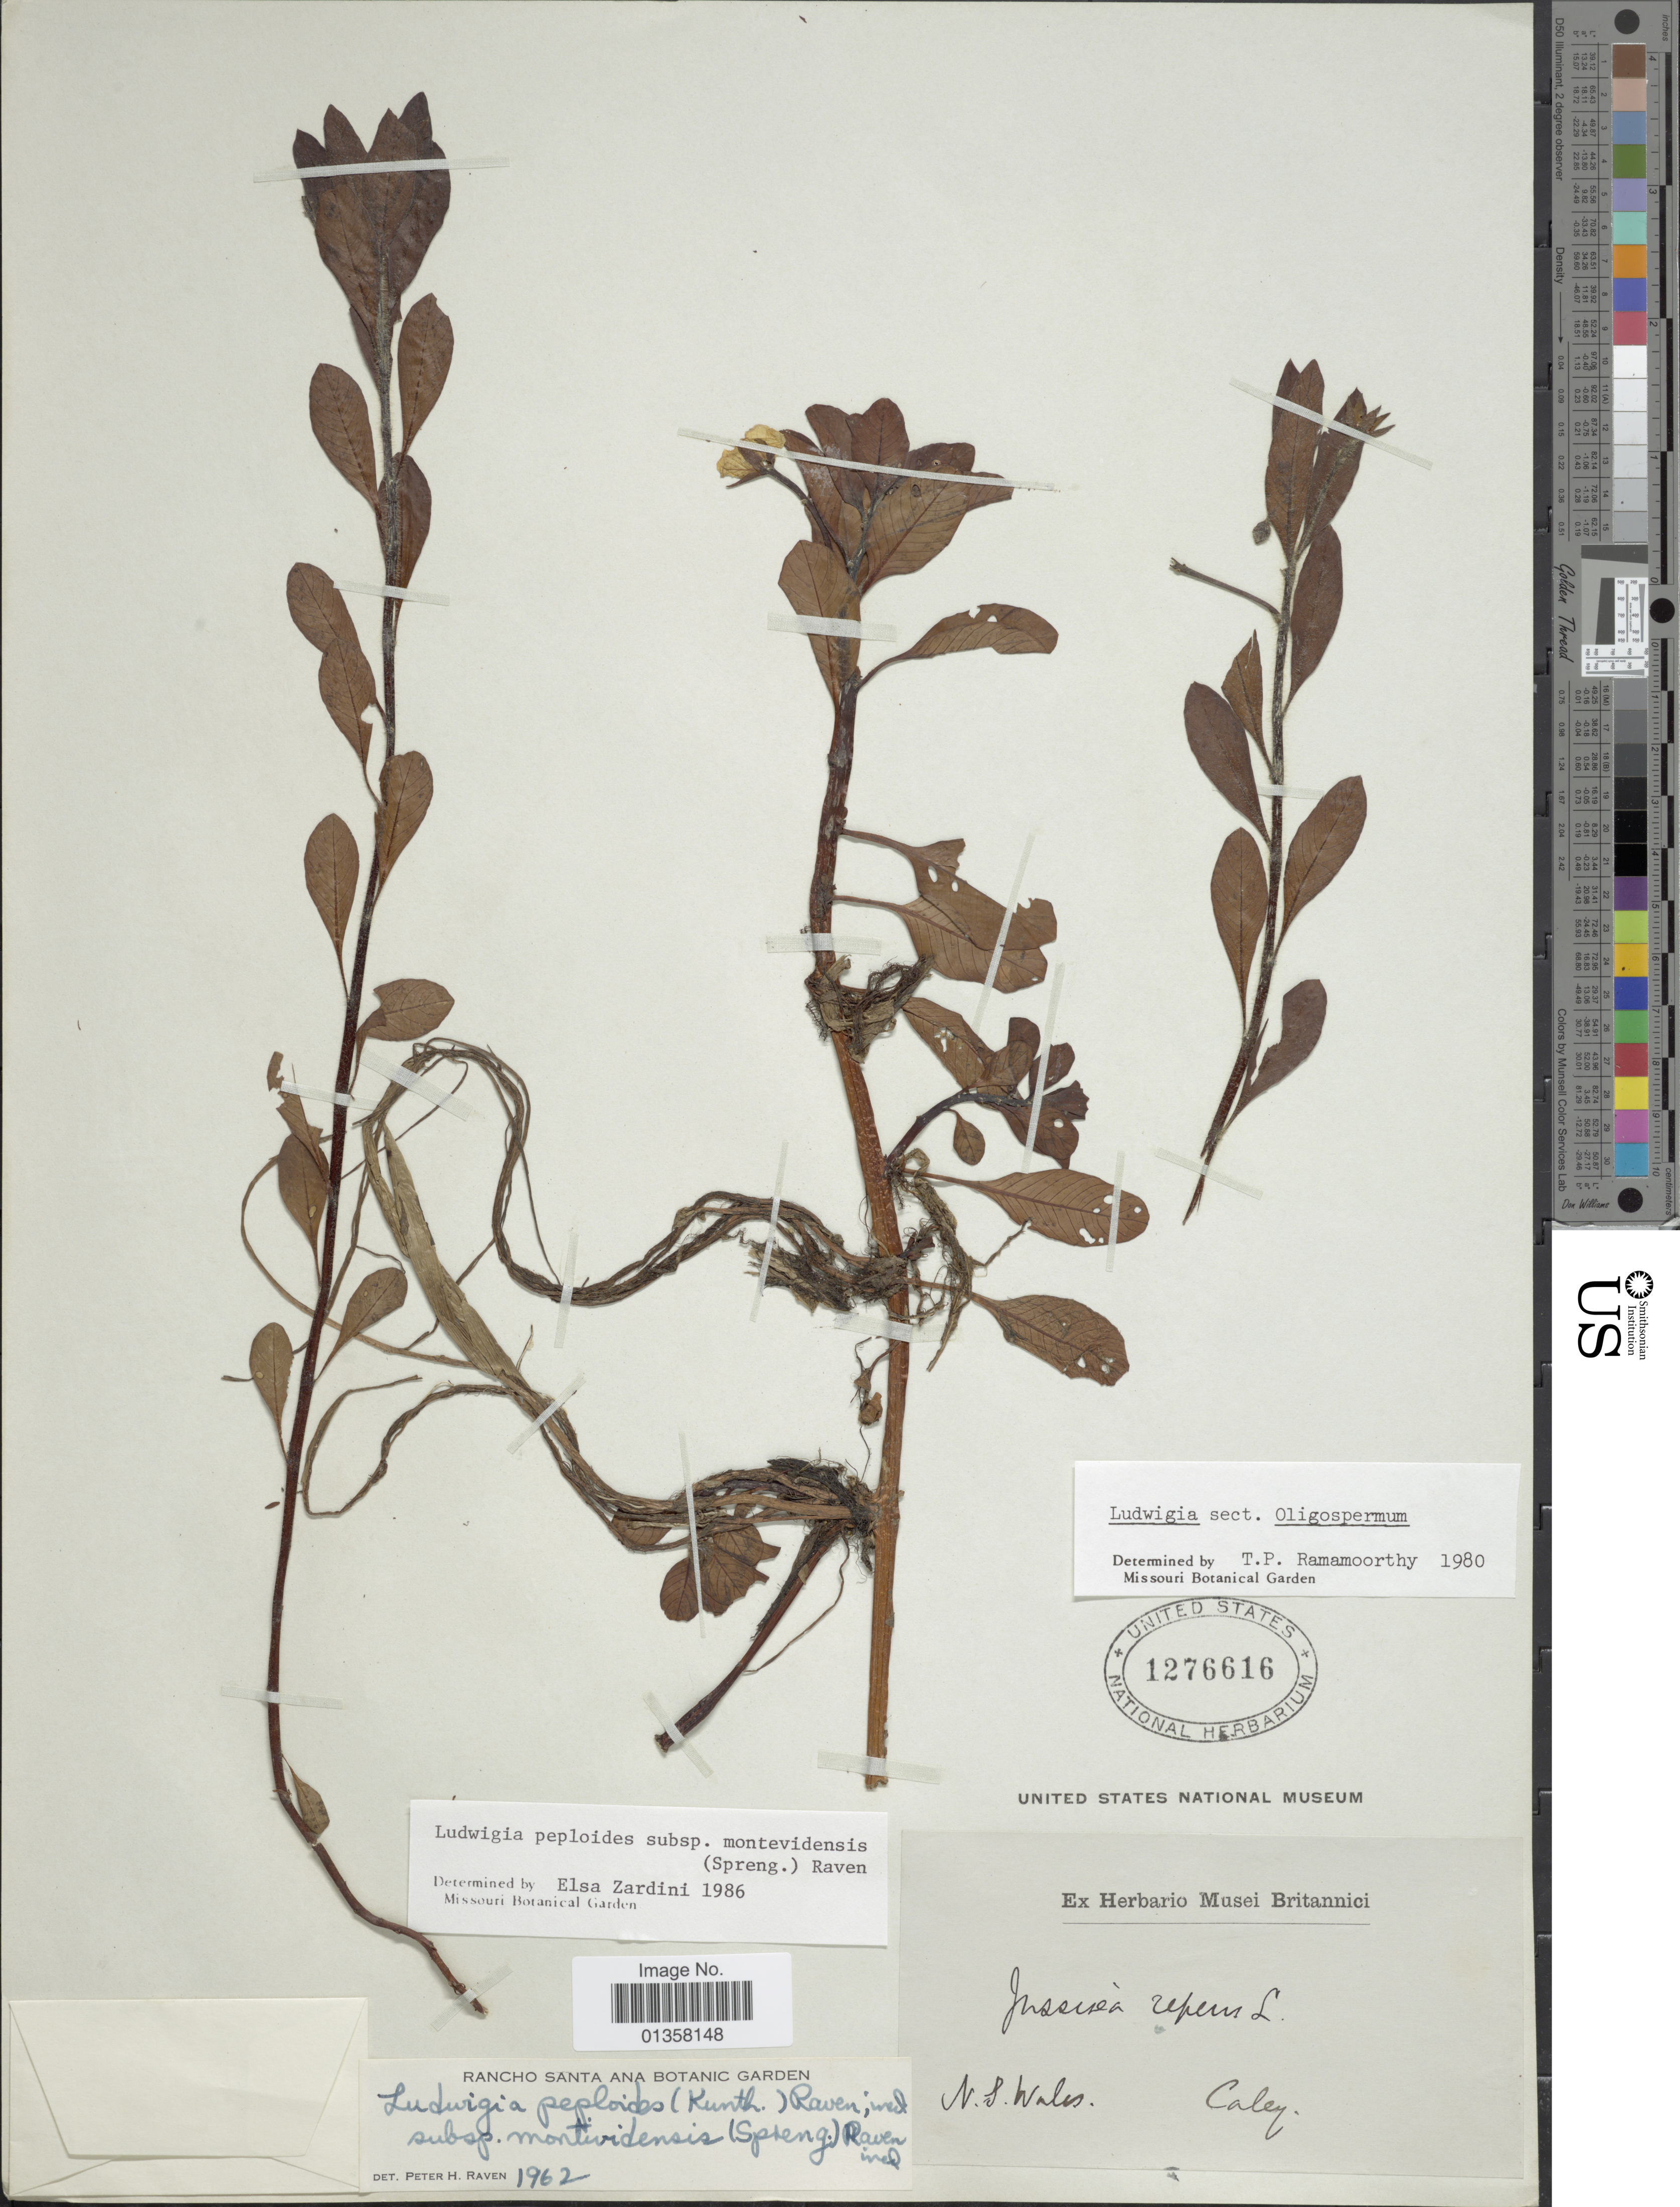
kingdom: Plantae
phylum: Tracheophyta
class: Magnoliopsida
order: Myrtales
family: Onagraceae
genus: Ludwigia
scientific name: Ludwigia peploides subsp. montevidensis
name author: (Spreng.) P.H. Raven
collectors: -. Caley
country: Australia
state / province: New South Wales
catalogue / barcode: US 1276616